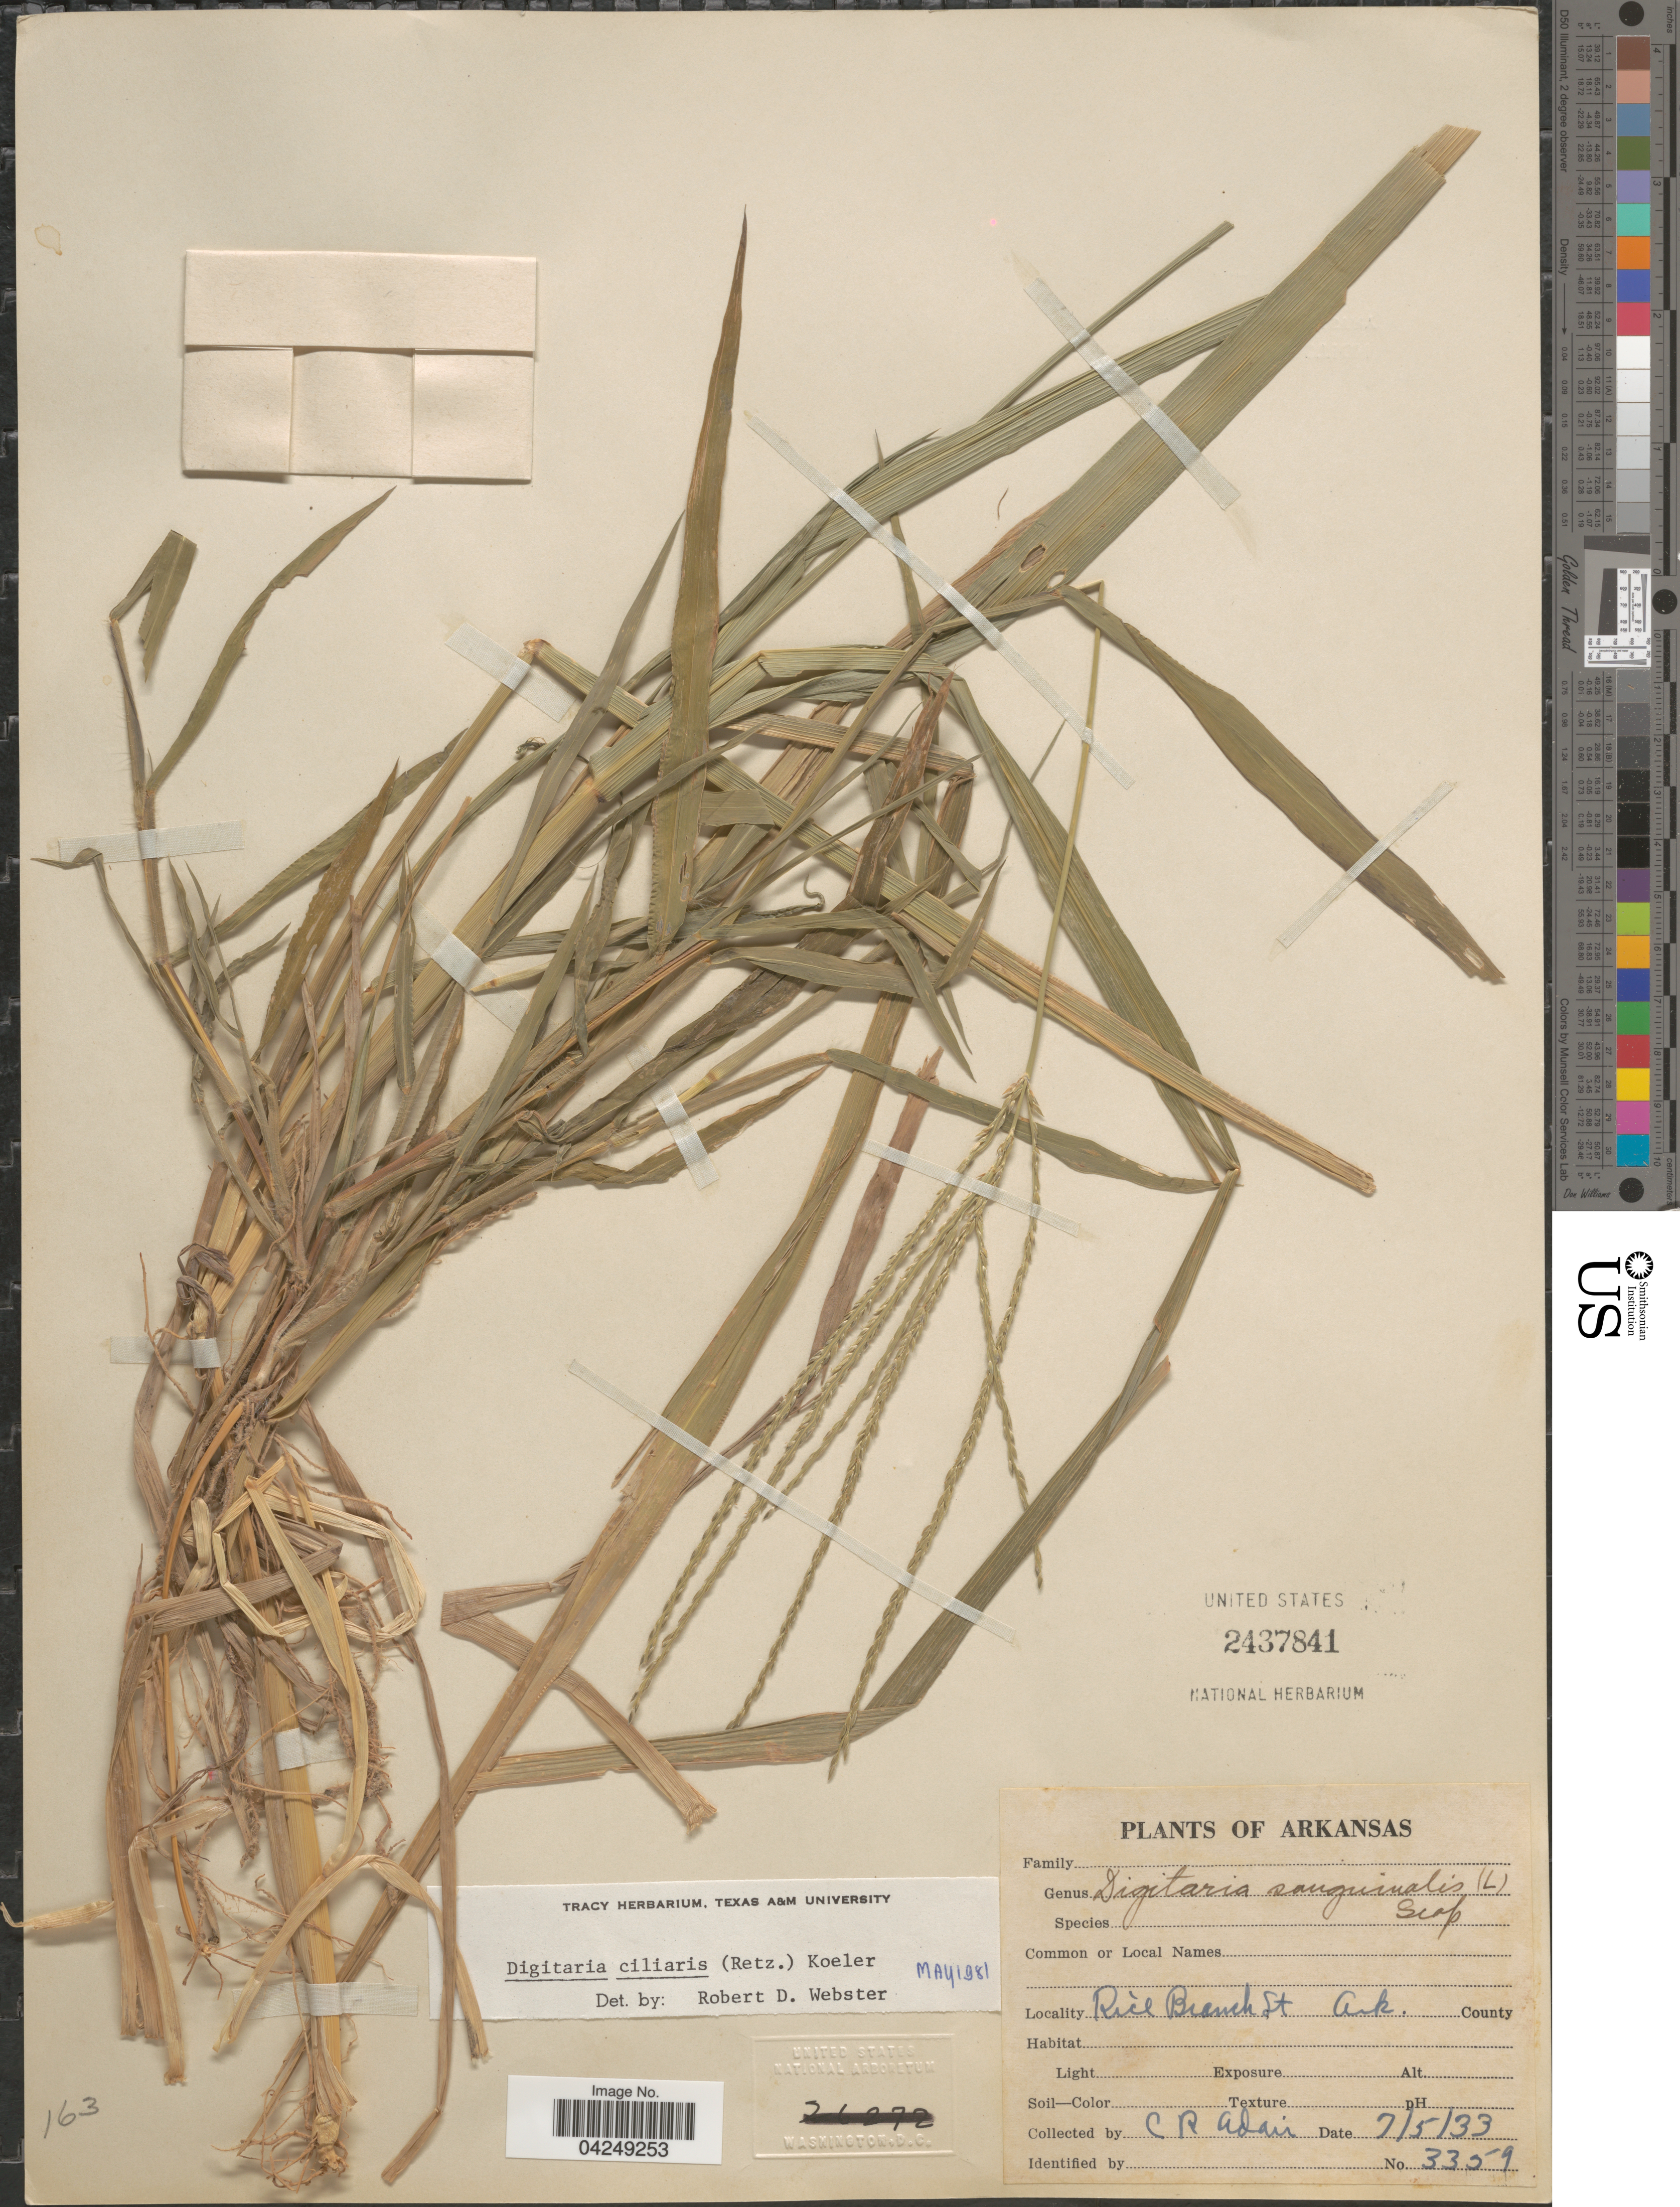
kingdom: Plantae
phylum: Tracheophyta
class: Liliopsida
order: Poales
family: Poaceae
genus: Digitaria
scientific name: Digitaria ciliaris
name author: (Retz.) Koeler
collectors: C. Adair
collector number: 3359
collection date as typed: Transcribed d/m/y: 5/7/33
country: United States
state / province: Arkansas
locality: Rice Branch St Ark. County.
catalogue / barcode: US 2437841